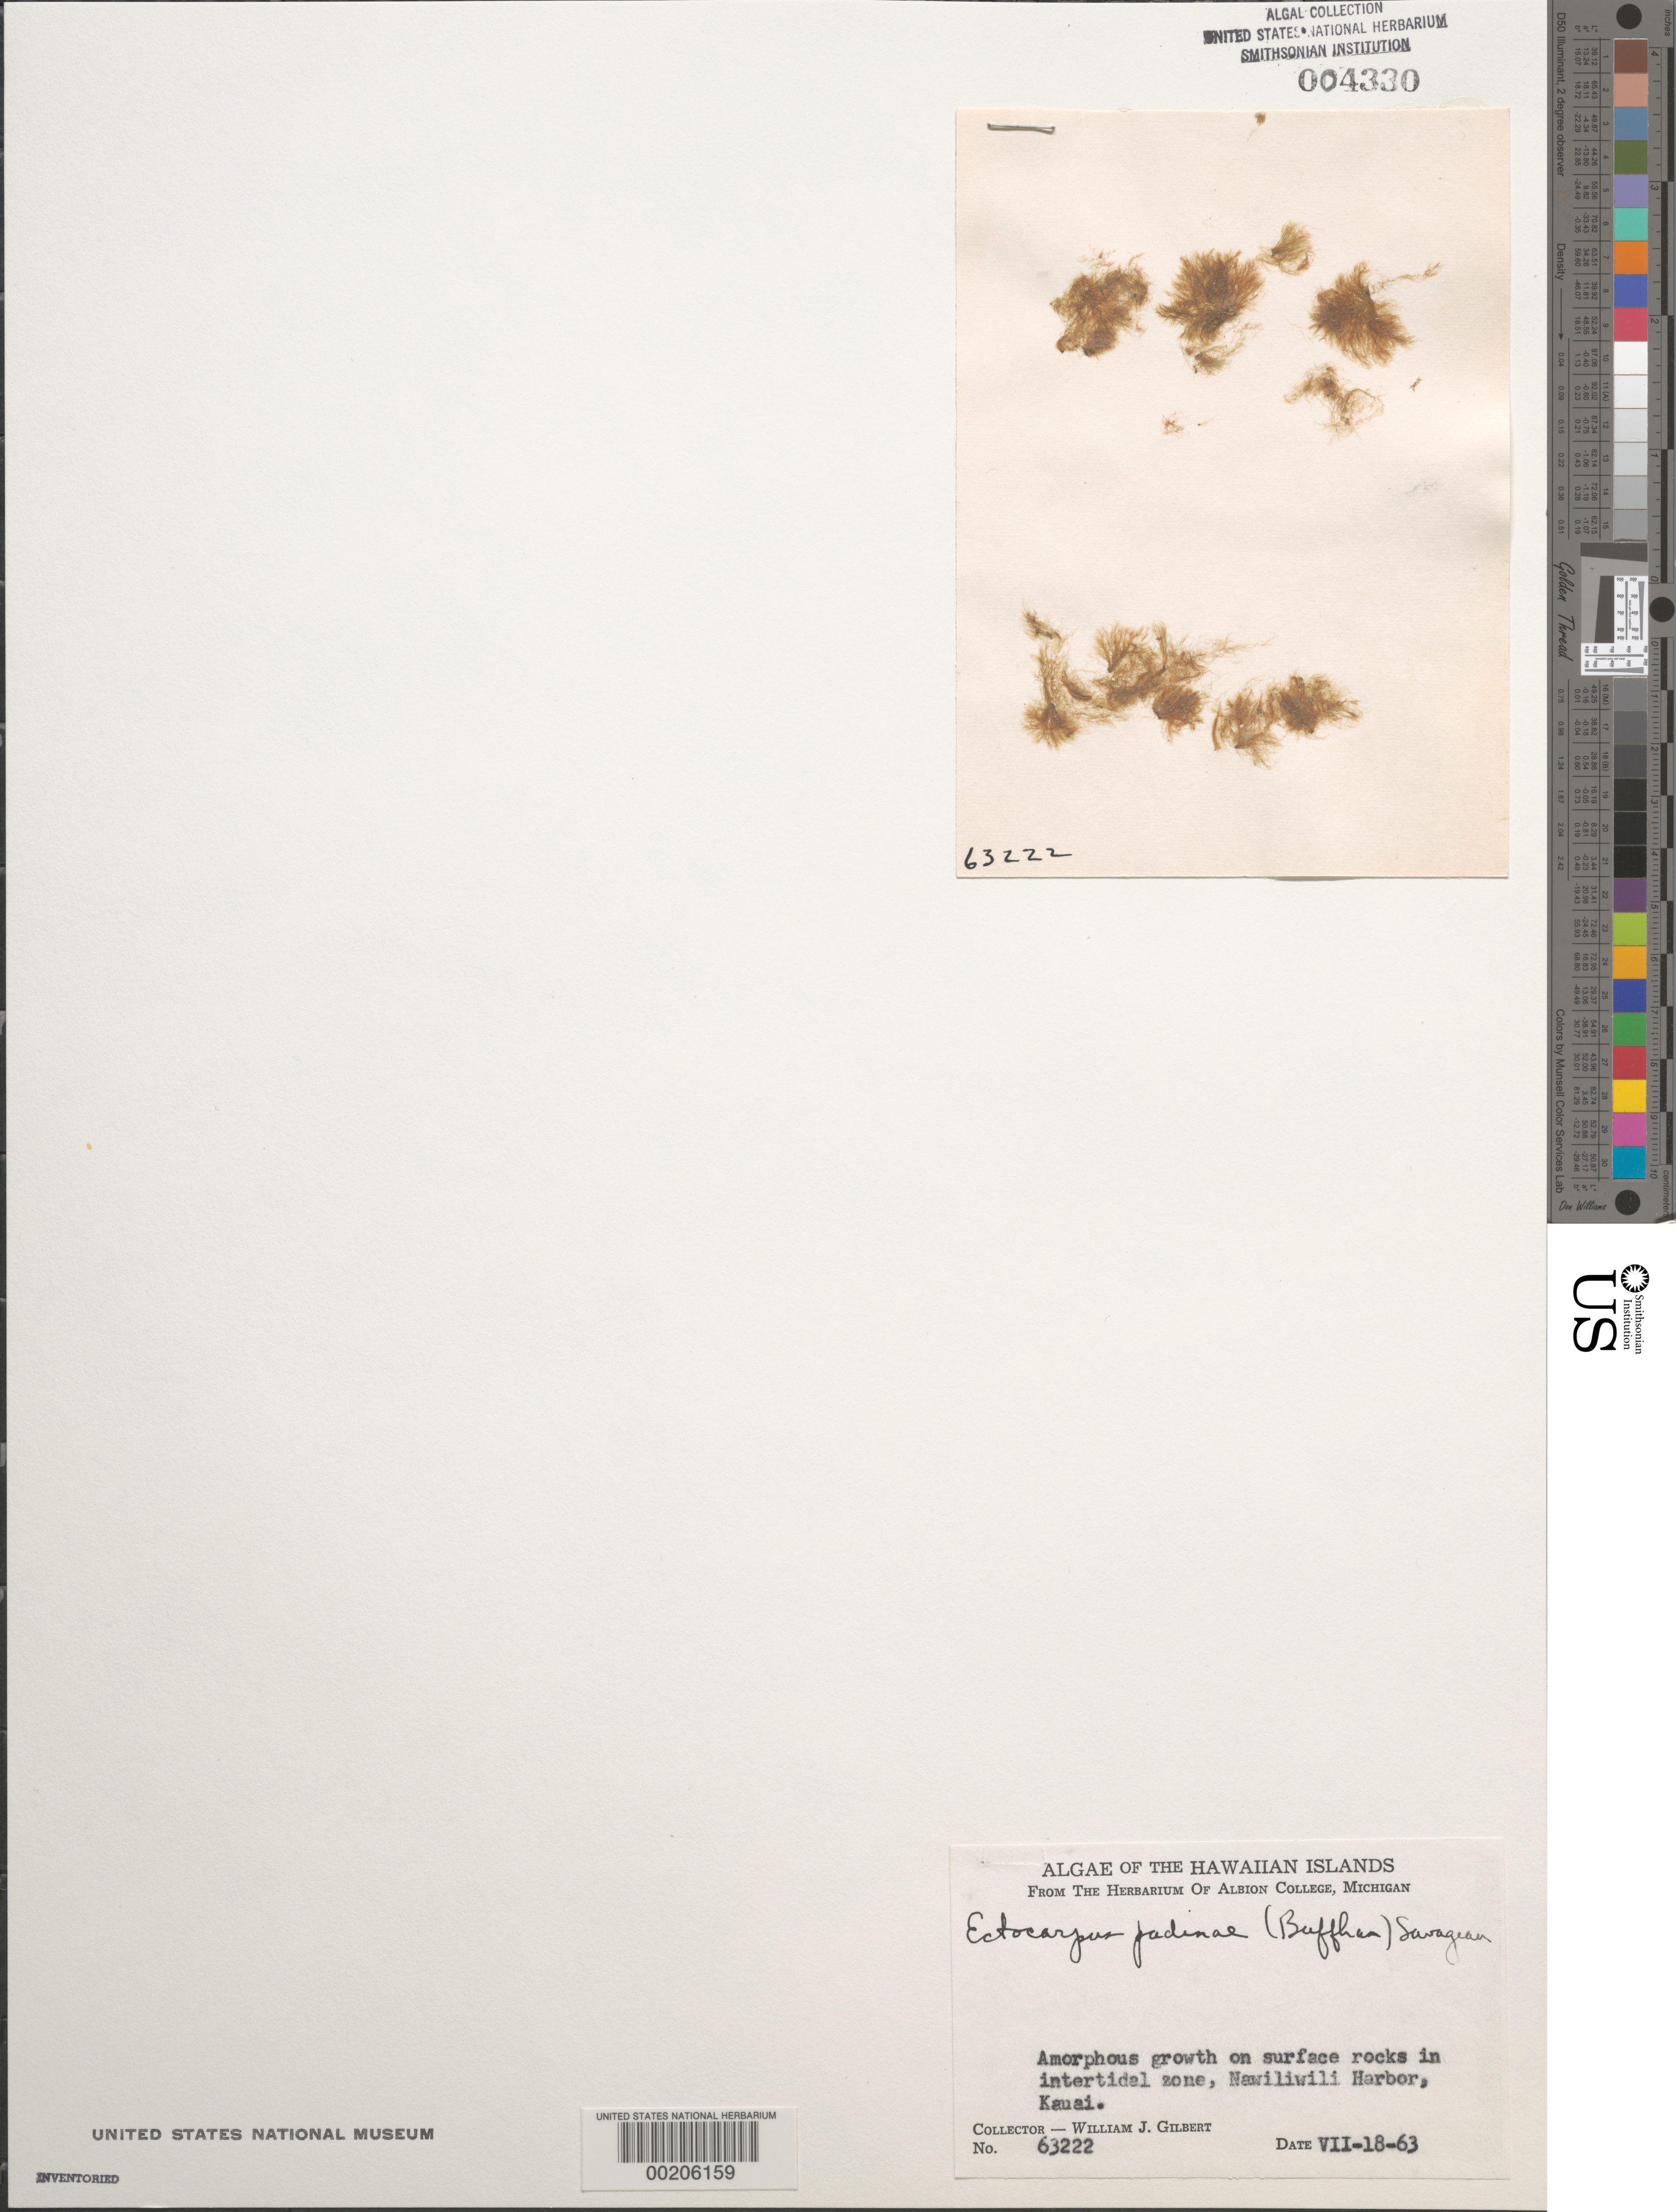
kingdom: Chromista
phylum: Ochrophyta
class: Phaeophyceae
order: Ectocarpales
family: Acinetosporaceae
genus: Feldmannia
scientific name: Feldmannia padinae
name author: (Montagne) G. Hamel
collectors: W. J. Gilbert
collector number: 63-222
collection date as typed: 18 Jul 1963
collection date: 1963-07-18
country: United States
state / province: Hawaii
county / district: Kauai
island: Kaua'i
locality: Nawiliwili Harbor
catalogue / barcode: US 4330